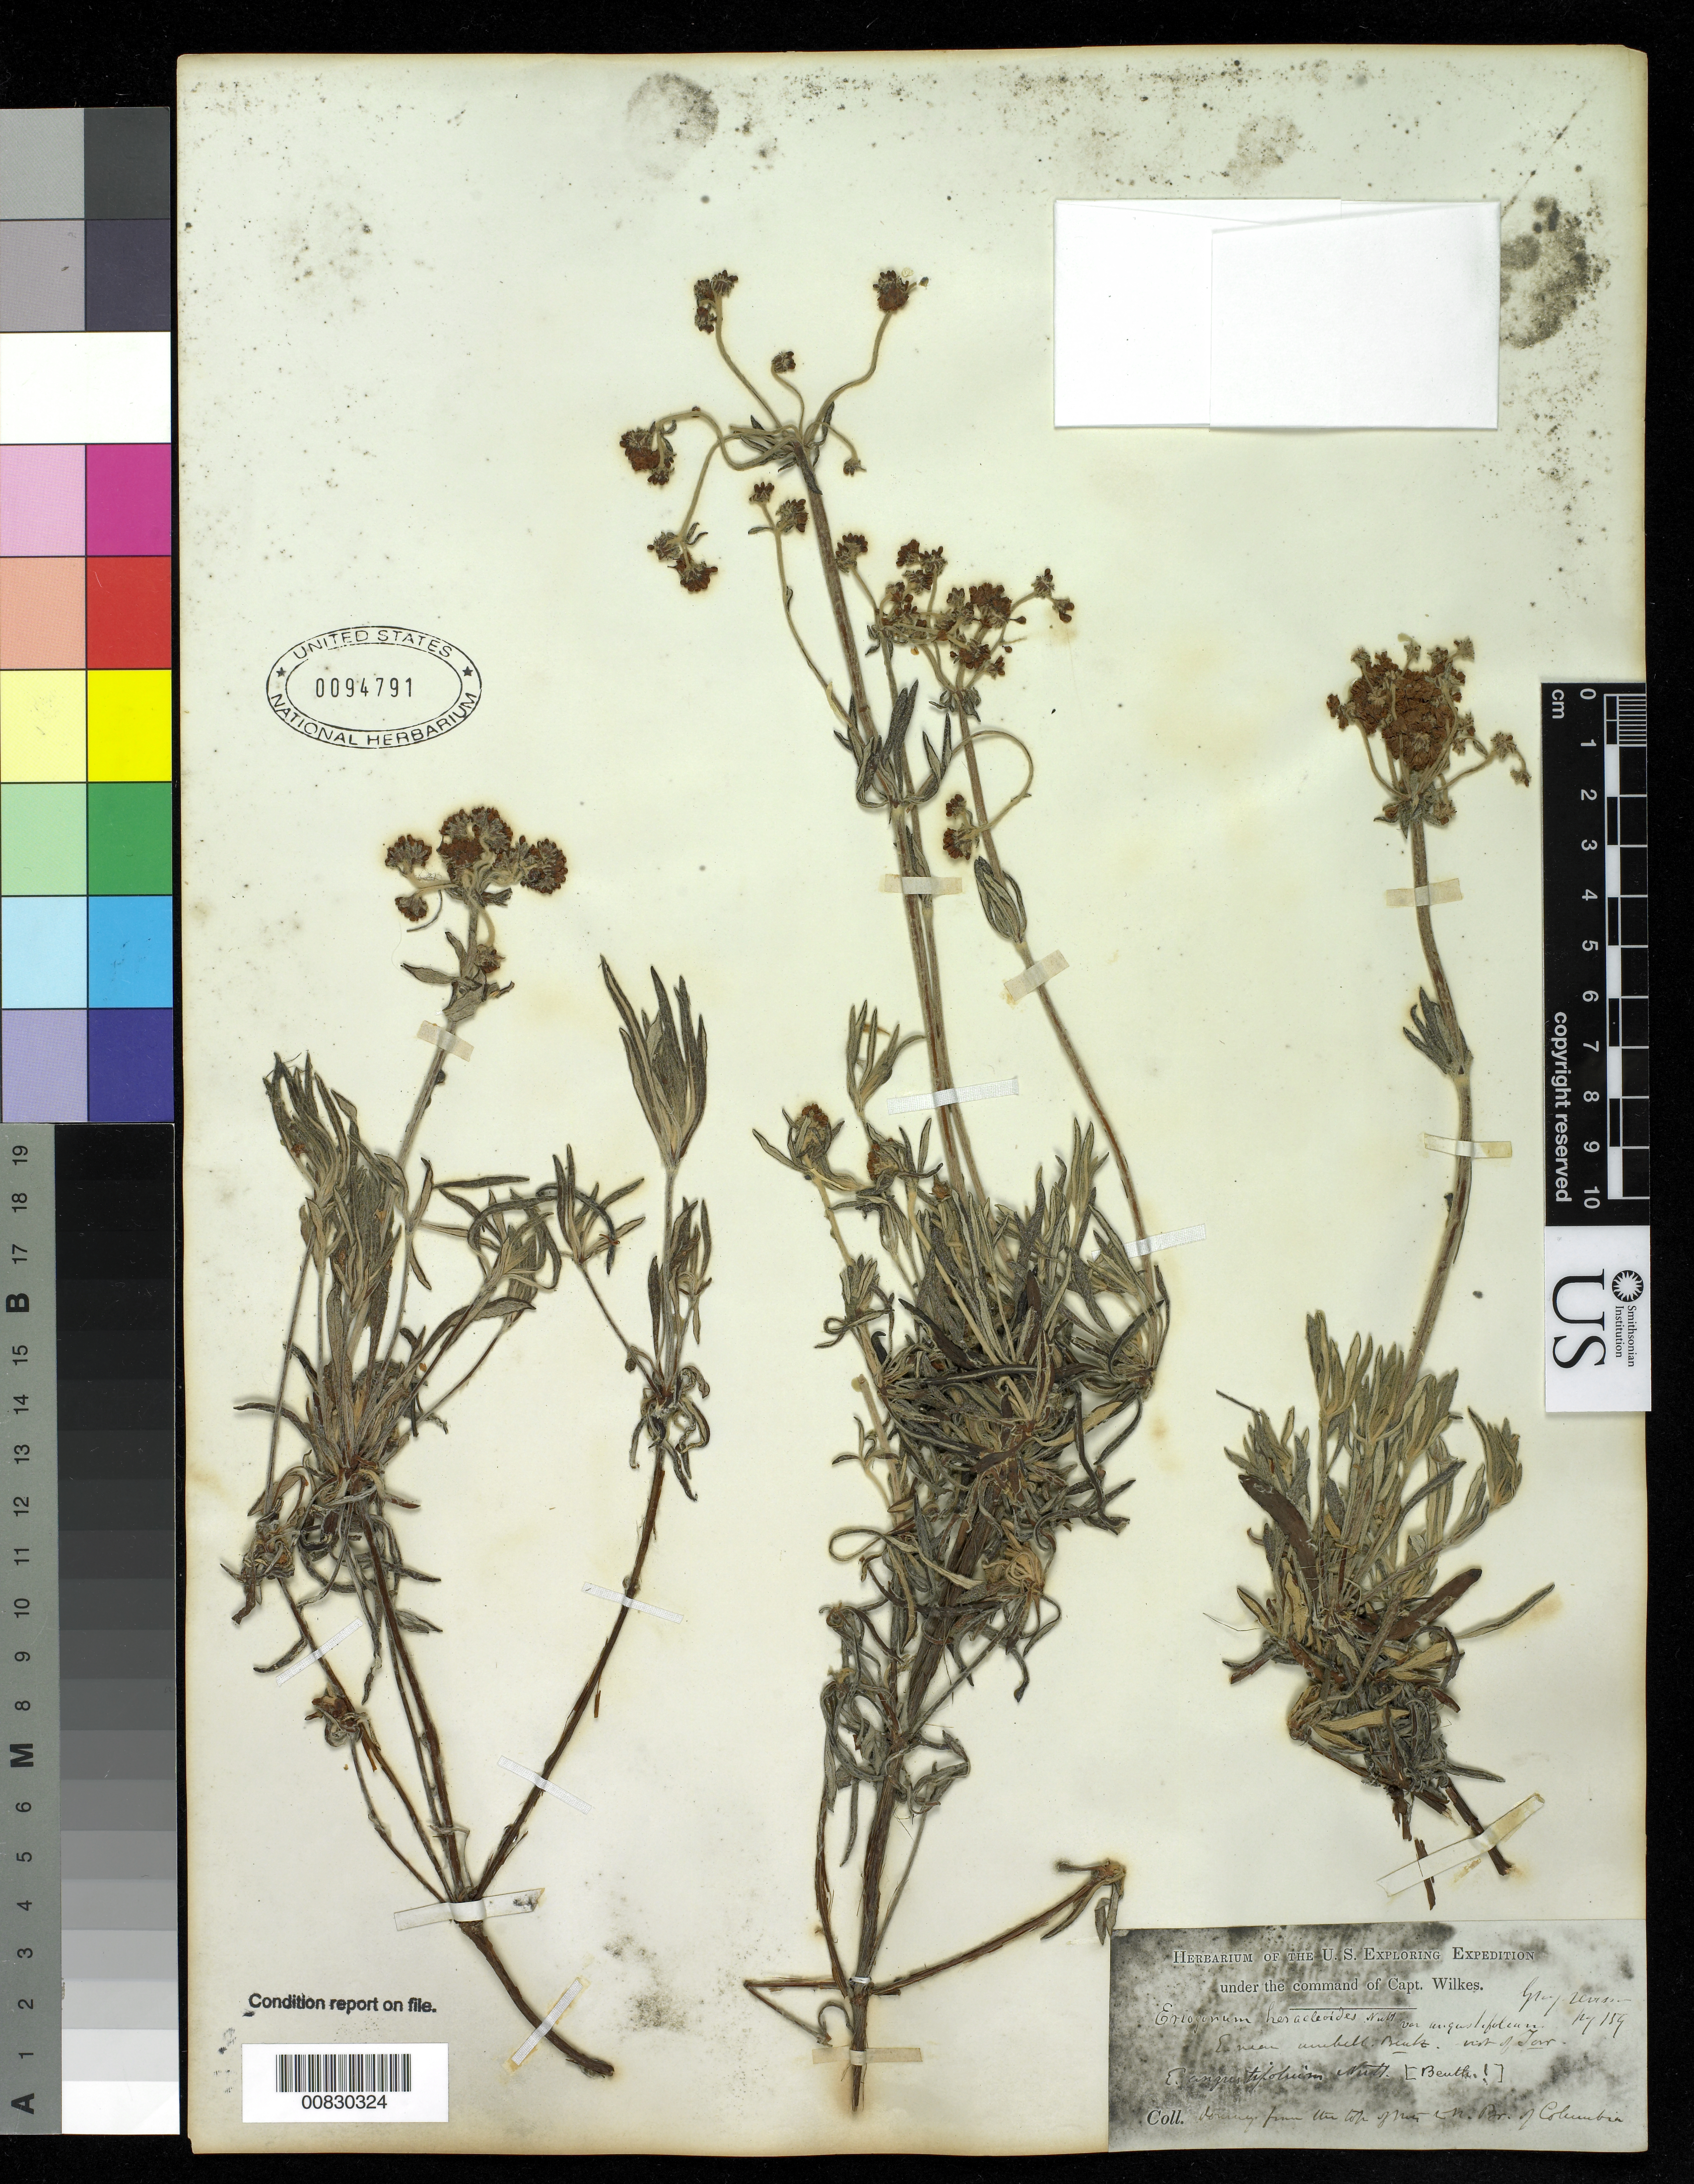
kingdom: Plantae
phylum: Tracheophyta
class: Magnoliopsida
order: Caryophyllales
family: Polygonaceae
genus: Eriogonum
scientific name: Eriogonum heracleoides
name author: Nutt.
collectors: Wilkes Explor. Exped.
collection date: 1838/1842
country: United States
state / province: California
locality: Columbia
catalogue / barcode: US 94791